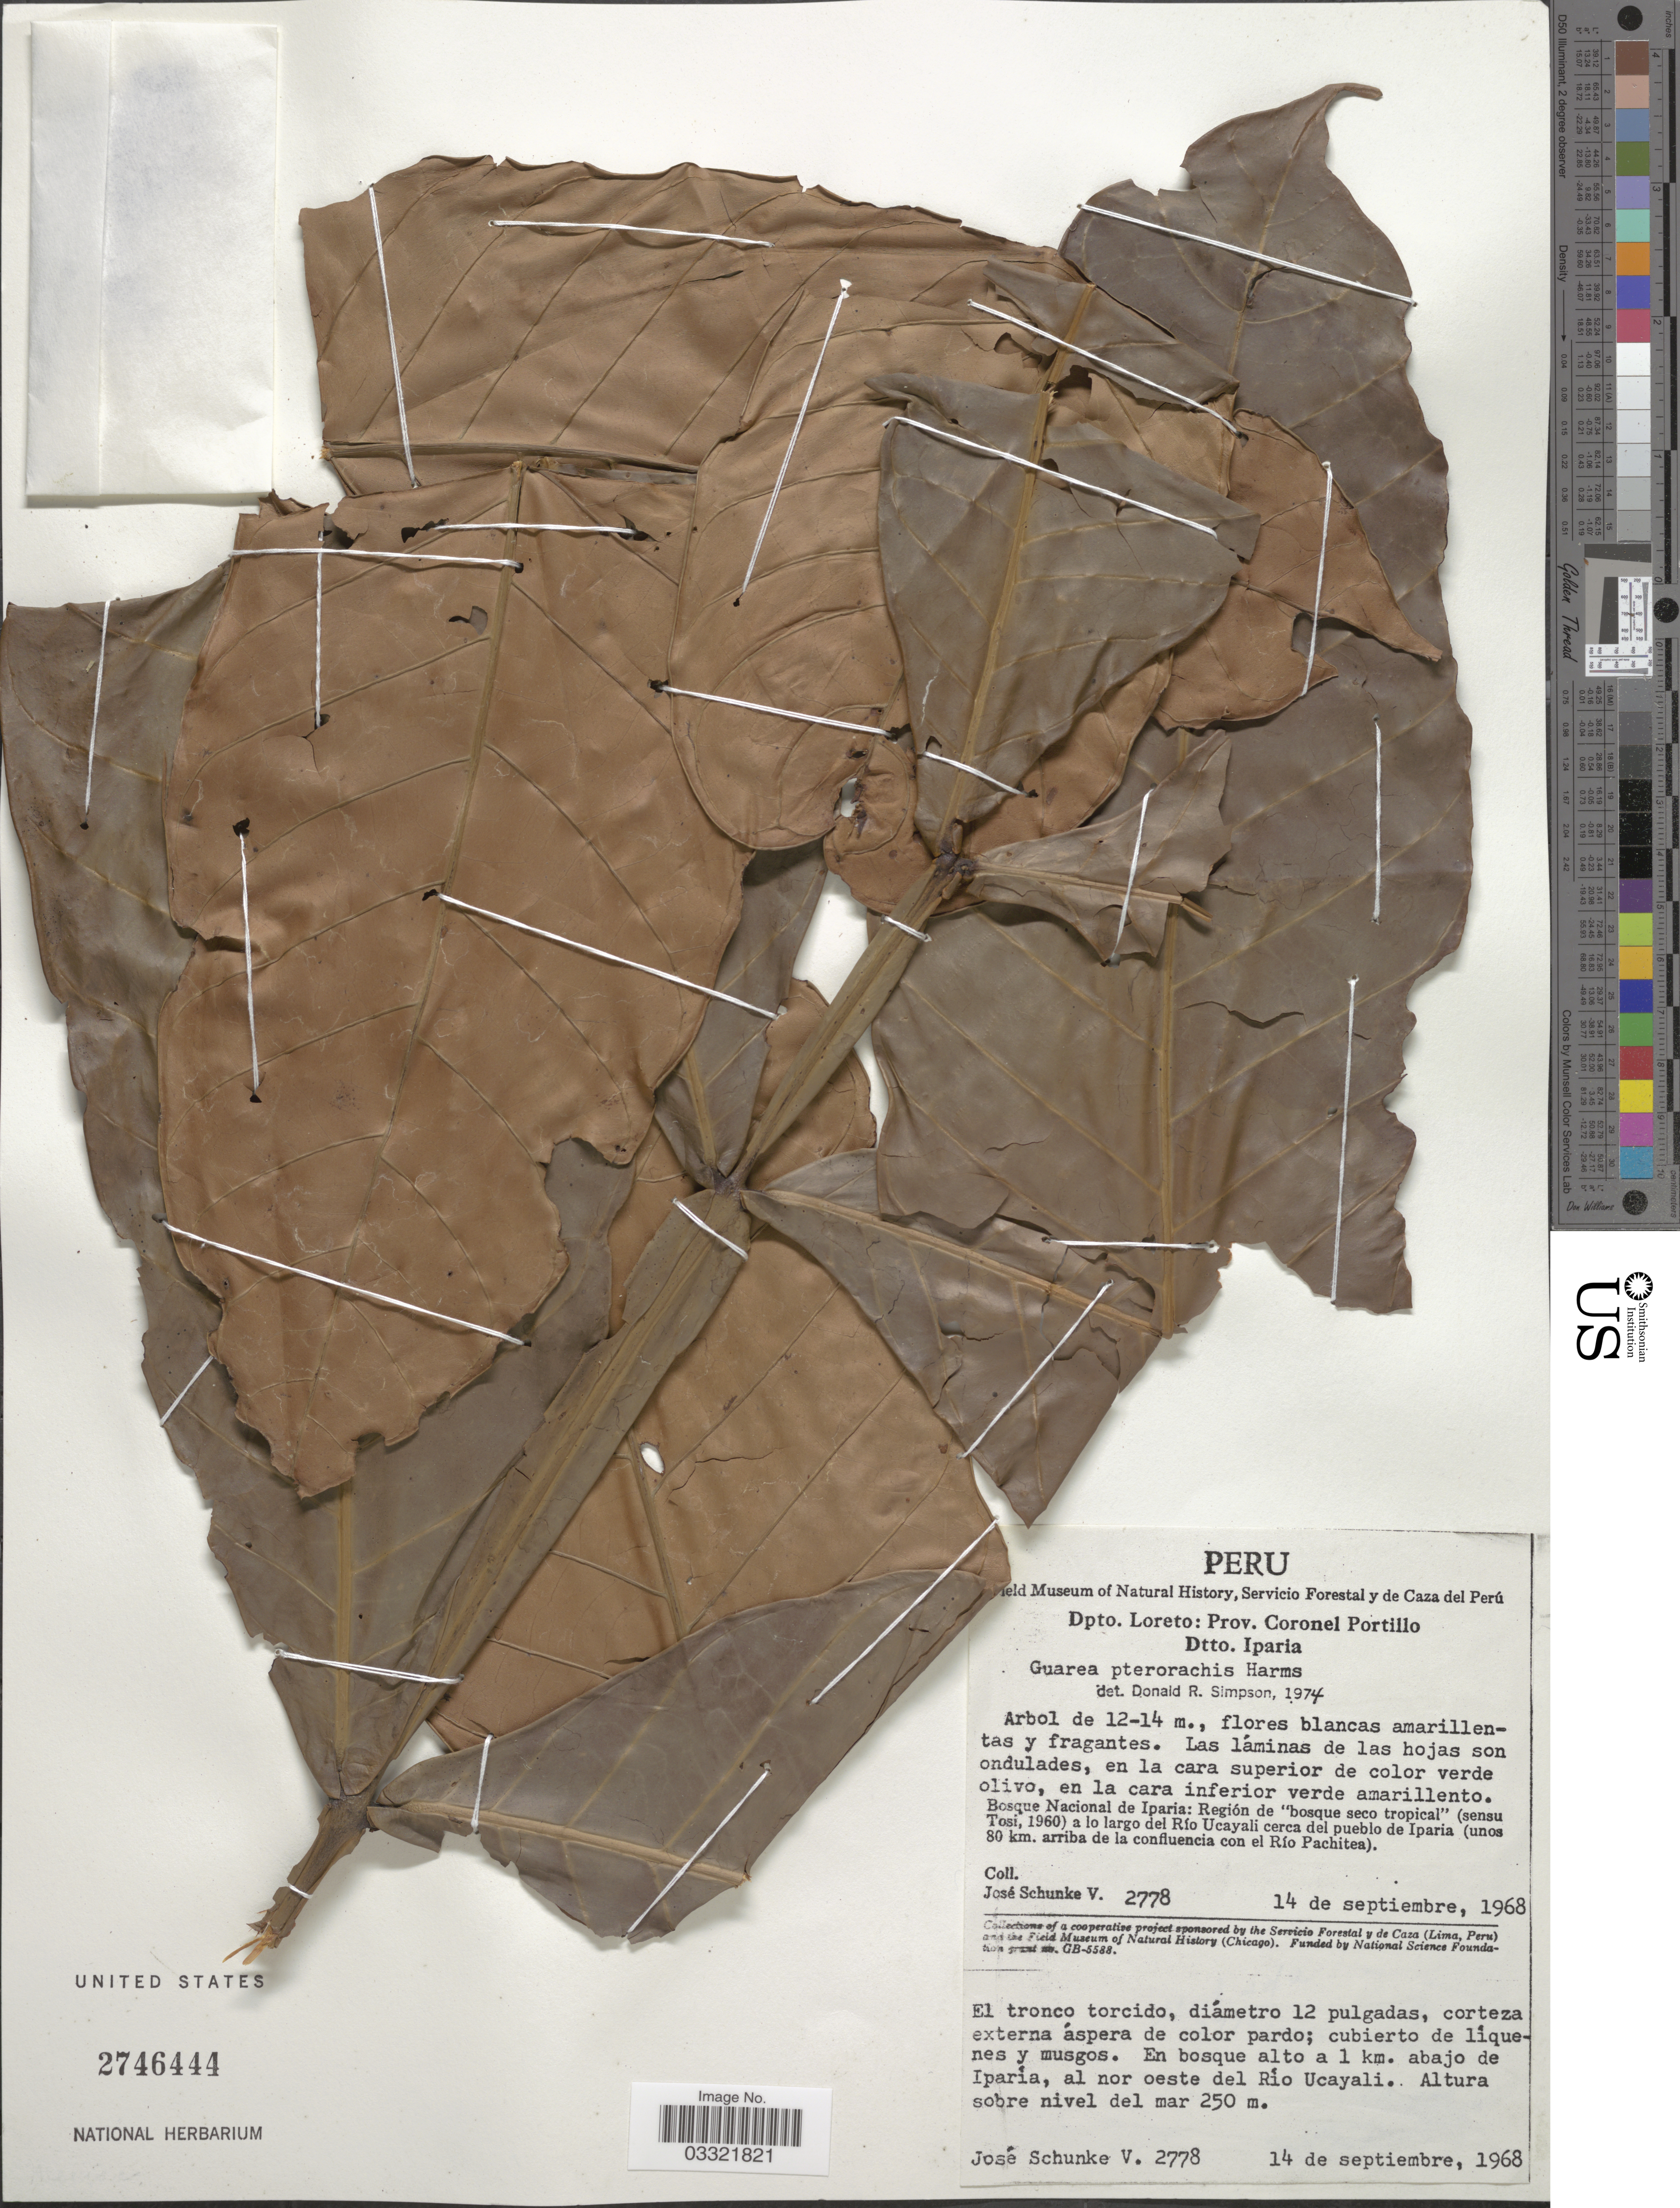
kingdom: Plantae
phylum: Tracheophyta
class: Magnoliopsida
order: Sapindales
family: Meliaceae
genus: Guarea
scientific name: Guarea pterorhachis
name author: Harms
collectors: J. Schunke Vigo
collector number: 2778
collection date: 1968-09-14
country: Peru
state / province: Loreto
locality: Dpto. Loreto: Prov. Coronel Portillo. Dtto. Iparia. Bosque Nacional de Iparia: Región de "bosque seco tropical" (sensu Tosi, 1960) a lo largo del Río Ucayali cerca del pueblo de Iparia (unos 80 km. arriba de la confluencia con el Río Pachitea. En bosque alto a 1 km. abajo de Iparía, al nor oeste del Río Ucayali.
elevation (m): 250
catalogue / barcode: US 2746444